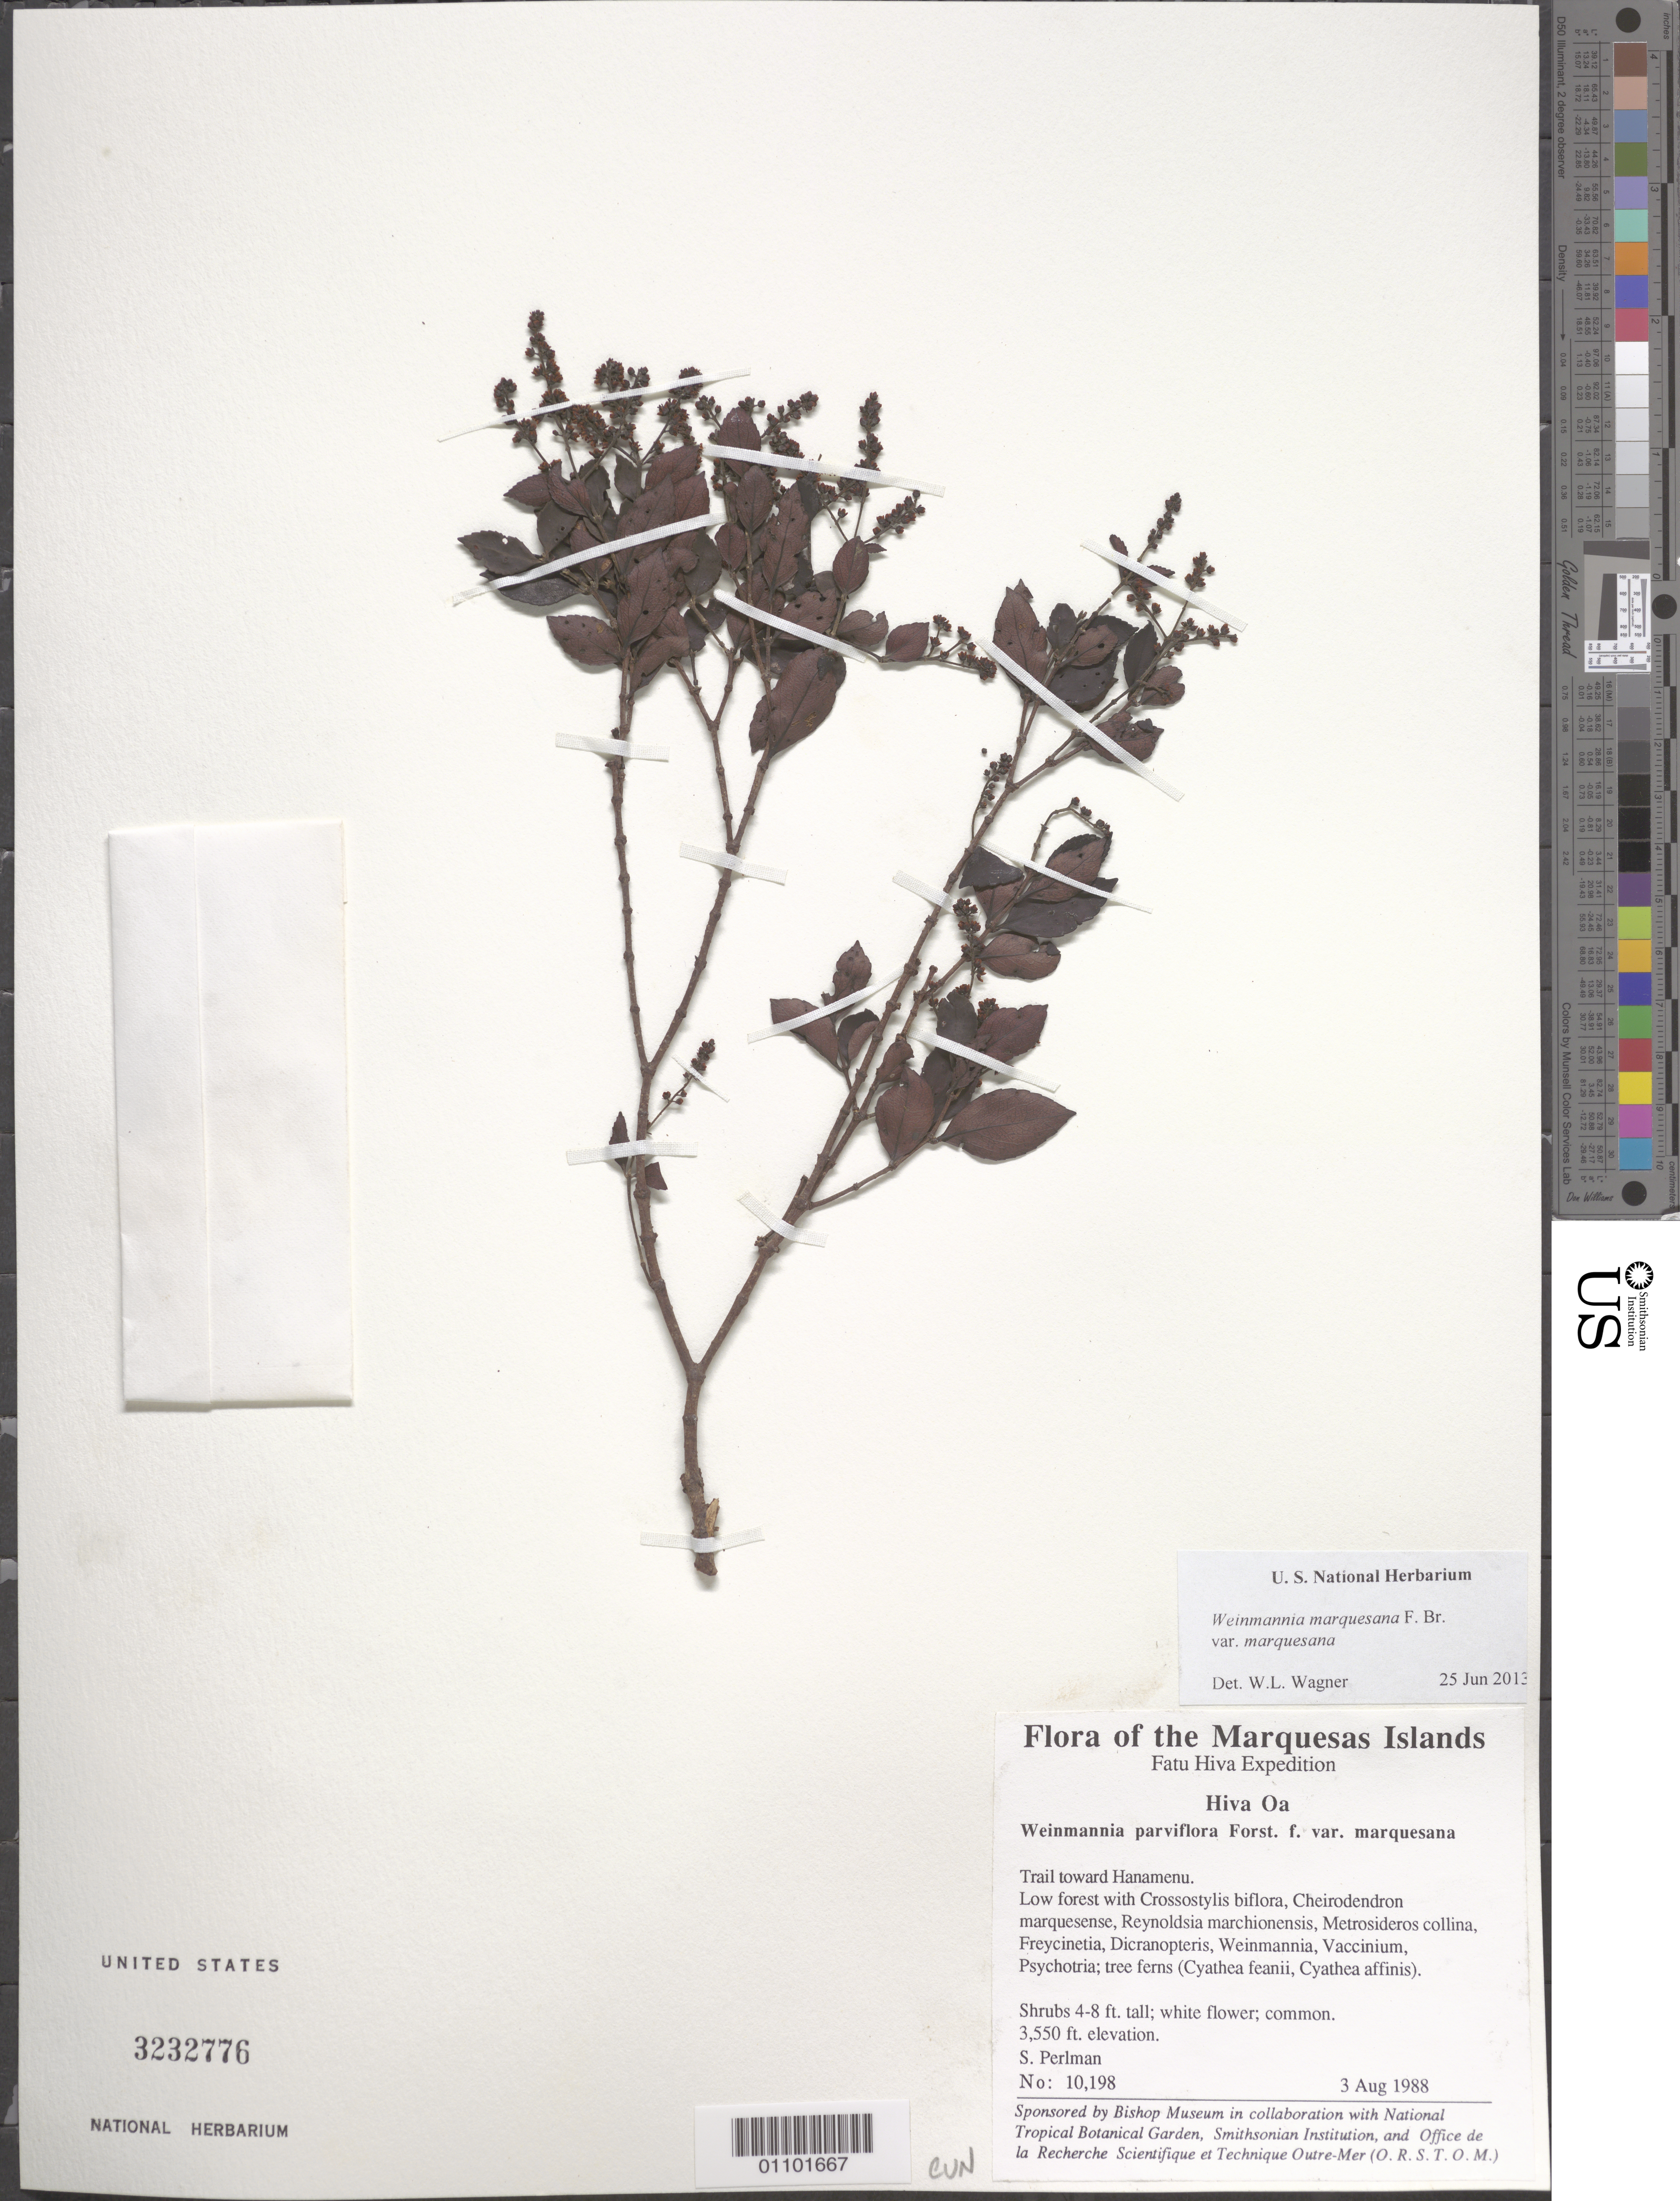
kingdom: Plantae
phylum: Tracheophyta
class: Magnoliopsida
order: Oxalidales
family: Cunoniaceae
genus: Pterophylla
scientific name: Pterophylla marquesana var. marquesana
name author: (F. Br.) Pillon & H.C. Hopkins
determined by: Wagner, W. L., (BOT), Smithsonian Institution - National Museum of Natural History (UNITED STATES)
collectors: S. P. Perlman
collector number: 10198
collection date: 1988-08-03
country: French Polynesia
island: Hiva Oa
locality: Trail toward Hanamenu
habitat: Low forest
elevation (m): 1082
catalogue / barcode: US 3232776